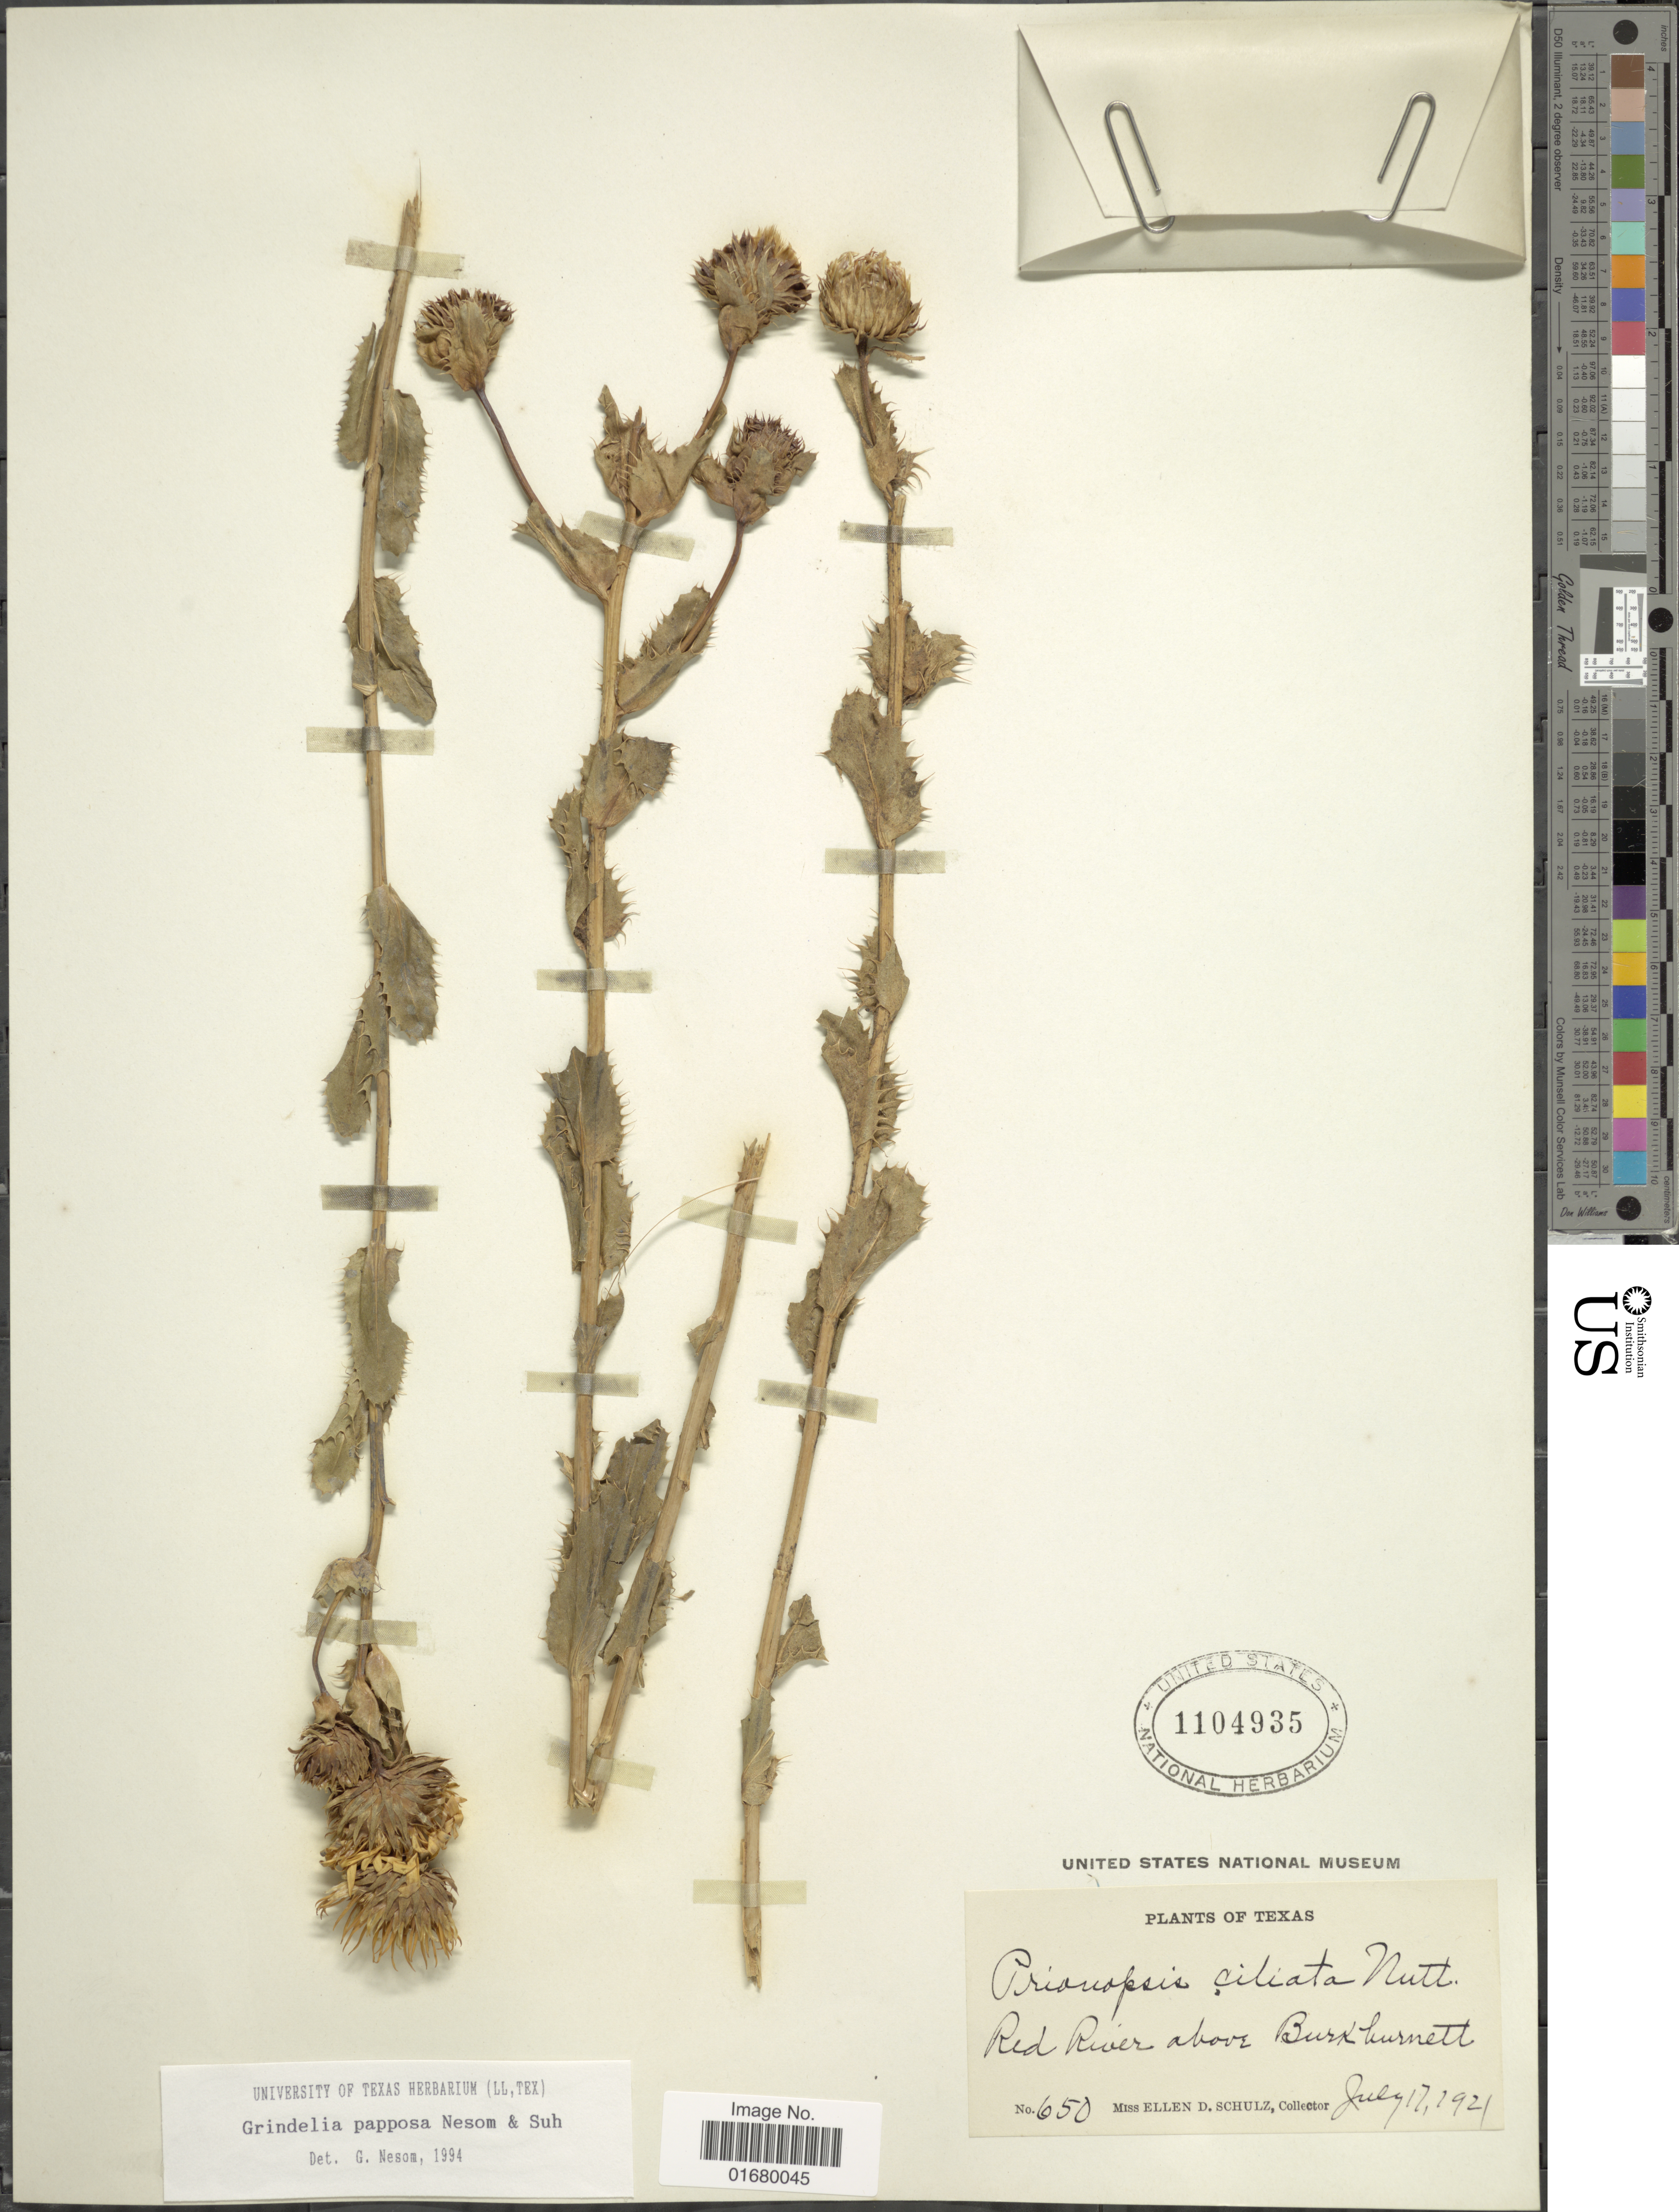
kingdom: Plantae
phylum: Tracheophyta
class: Magnoliopsida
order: Asterales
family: Asteraceae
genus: Grindelia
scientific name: Grindelia papposa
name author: G.L. Nesom & Suh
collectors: E. D. Schulz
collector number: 650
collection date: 1921-07-17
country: United States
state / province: Texas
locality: Red River above Burkburnett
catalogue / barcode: US 1104935